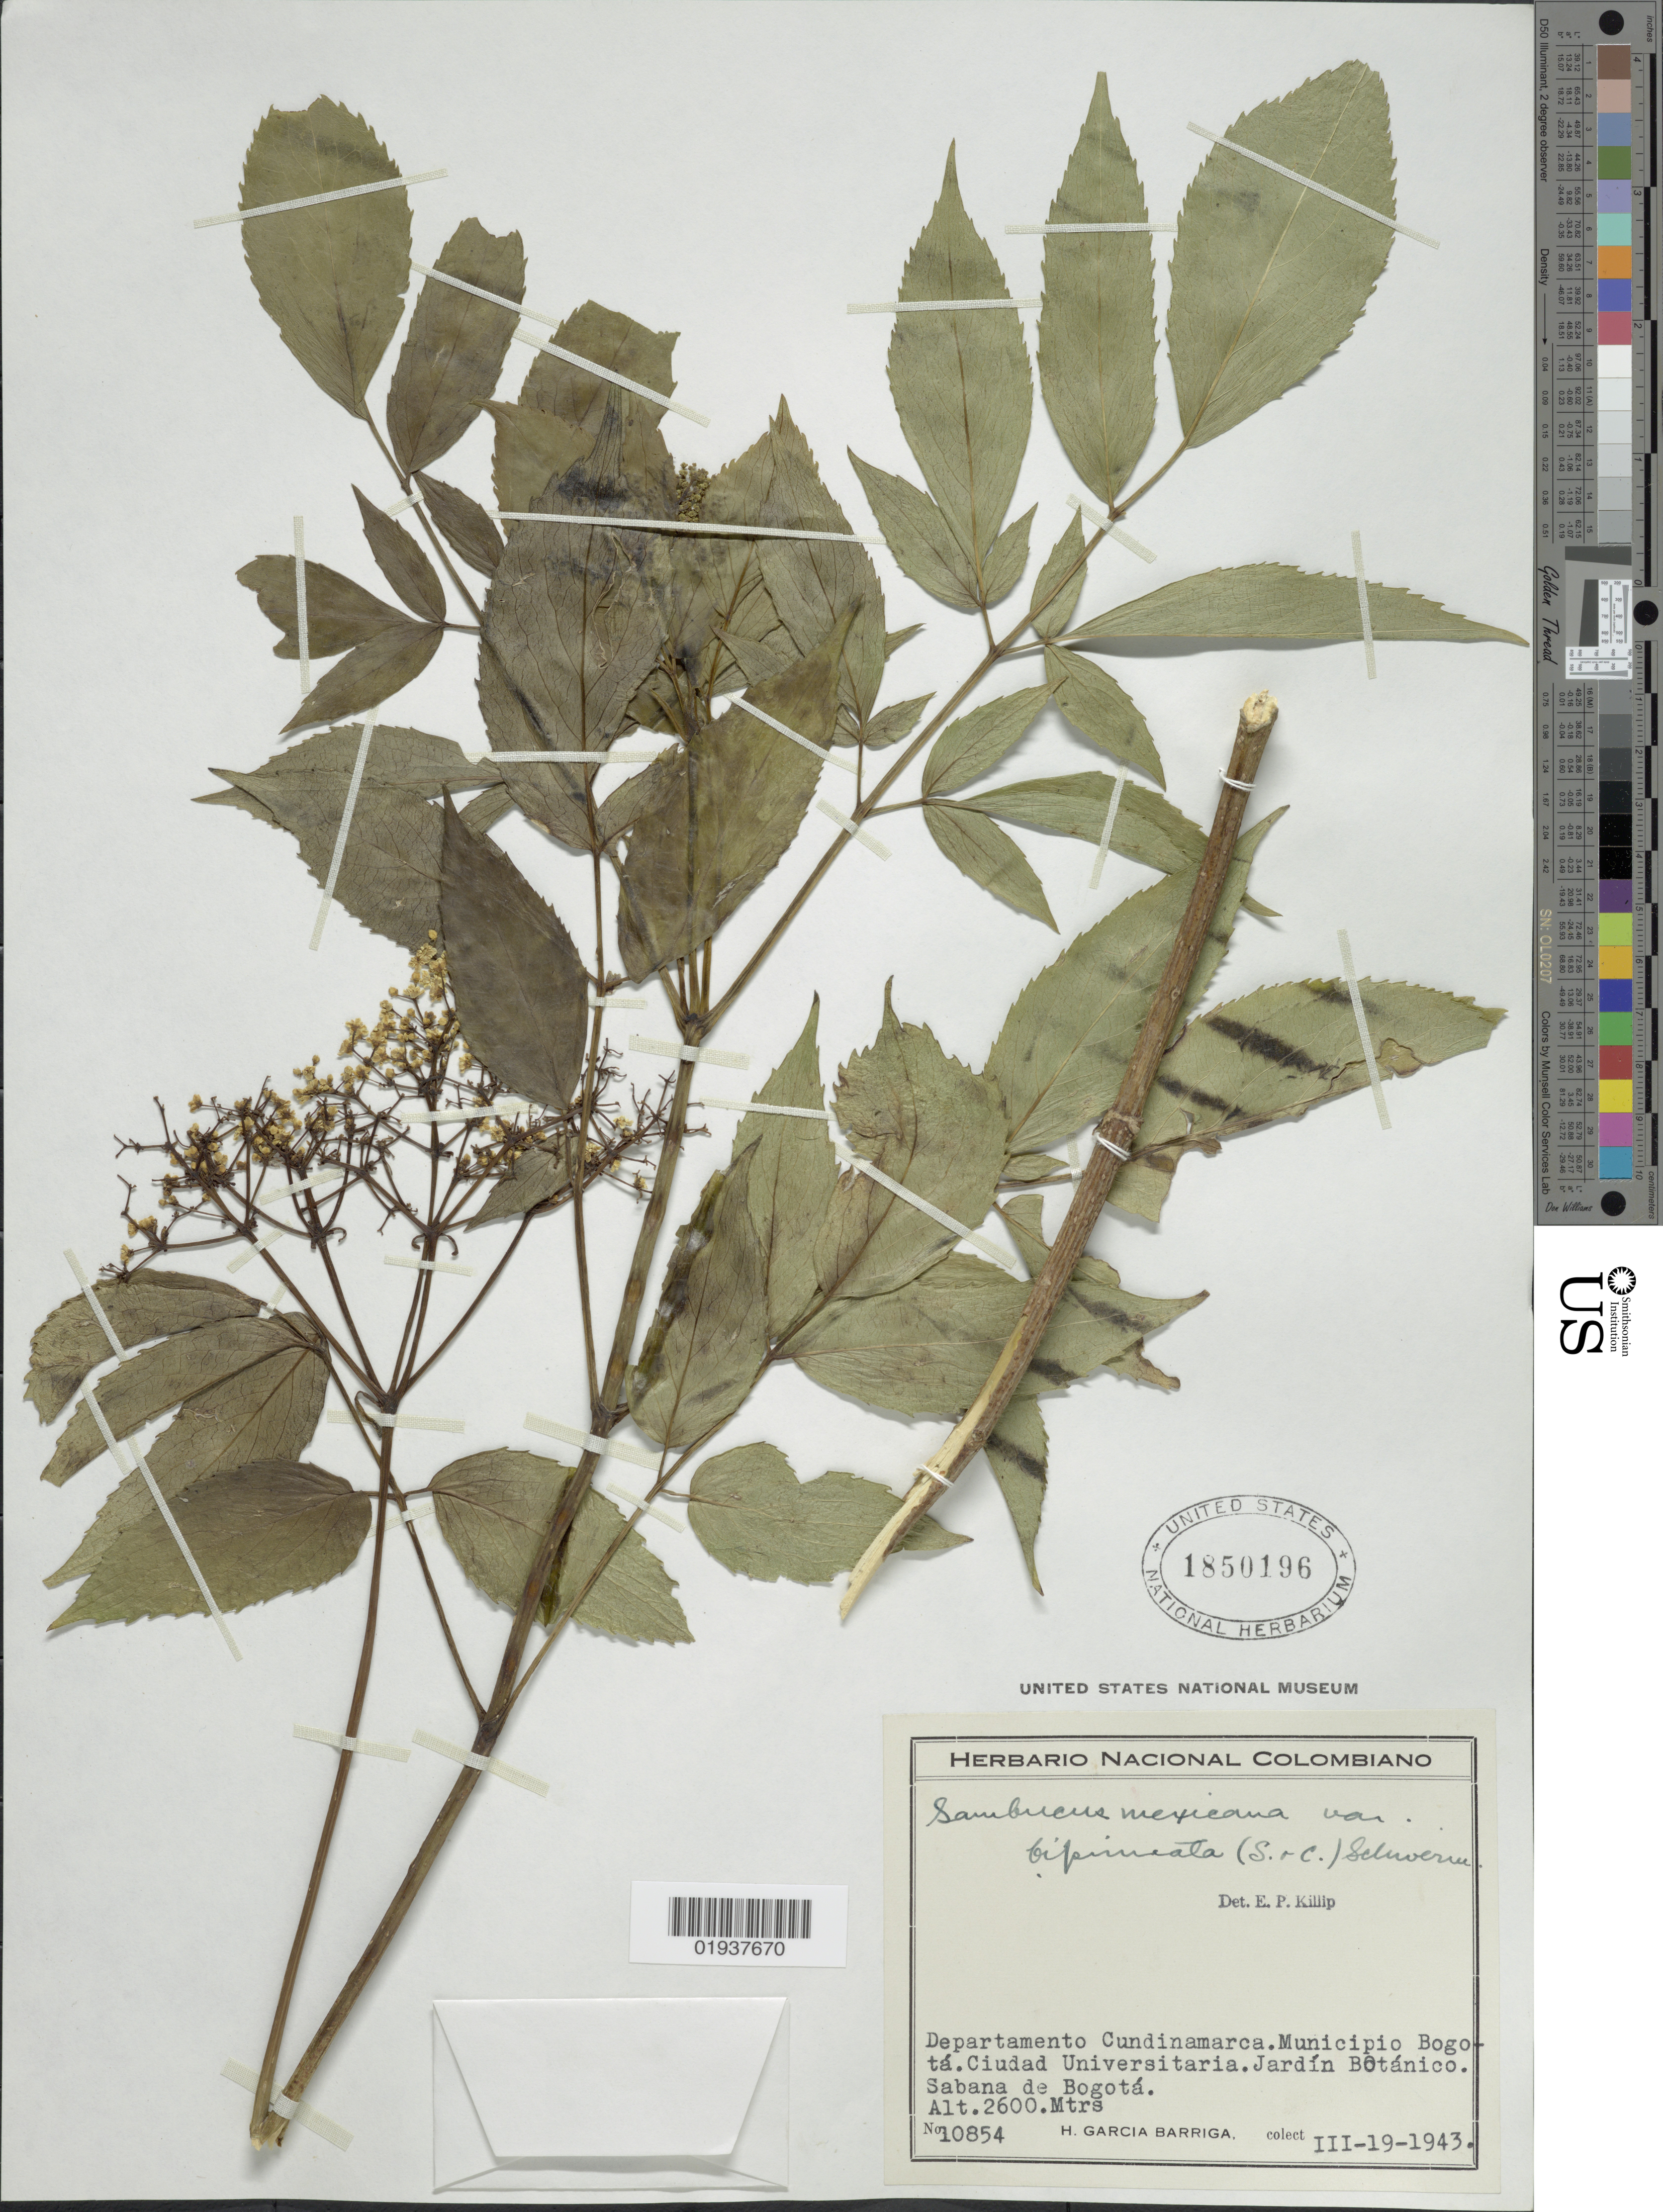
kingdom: Plantae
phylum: Tracheophyta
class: Magnoliopsida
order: Dipsacales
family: Viburnaceae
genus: Sambucus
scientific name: Sambucus canadensis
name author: L.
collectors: H. García Barriga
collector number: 10854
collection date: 1943-03-19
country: Colombia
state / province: Cundinamarca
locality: Departamento Cundinamarca, Municipio Bogotá. Ciudad Universitaria. Jardín Botánico. Sabana de Bogotá.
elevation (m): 2600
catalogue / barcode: US 1850196